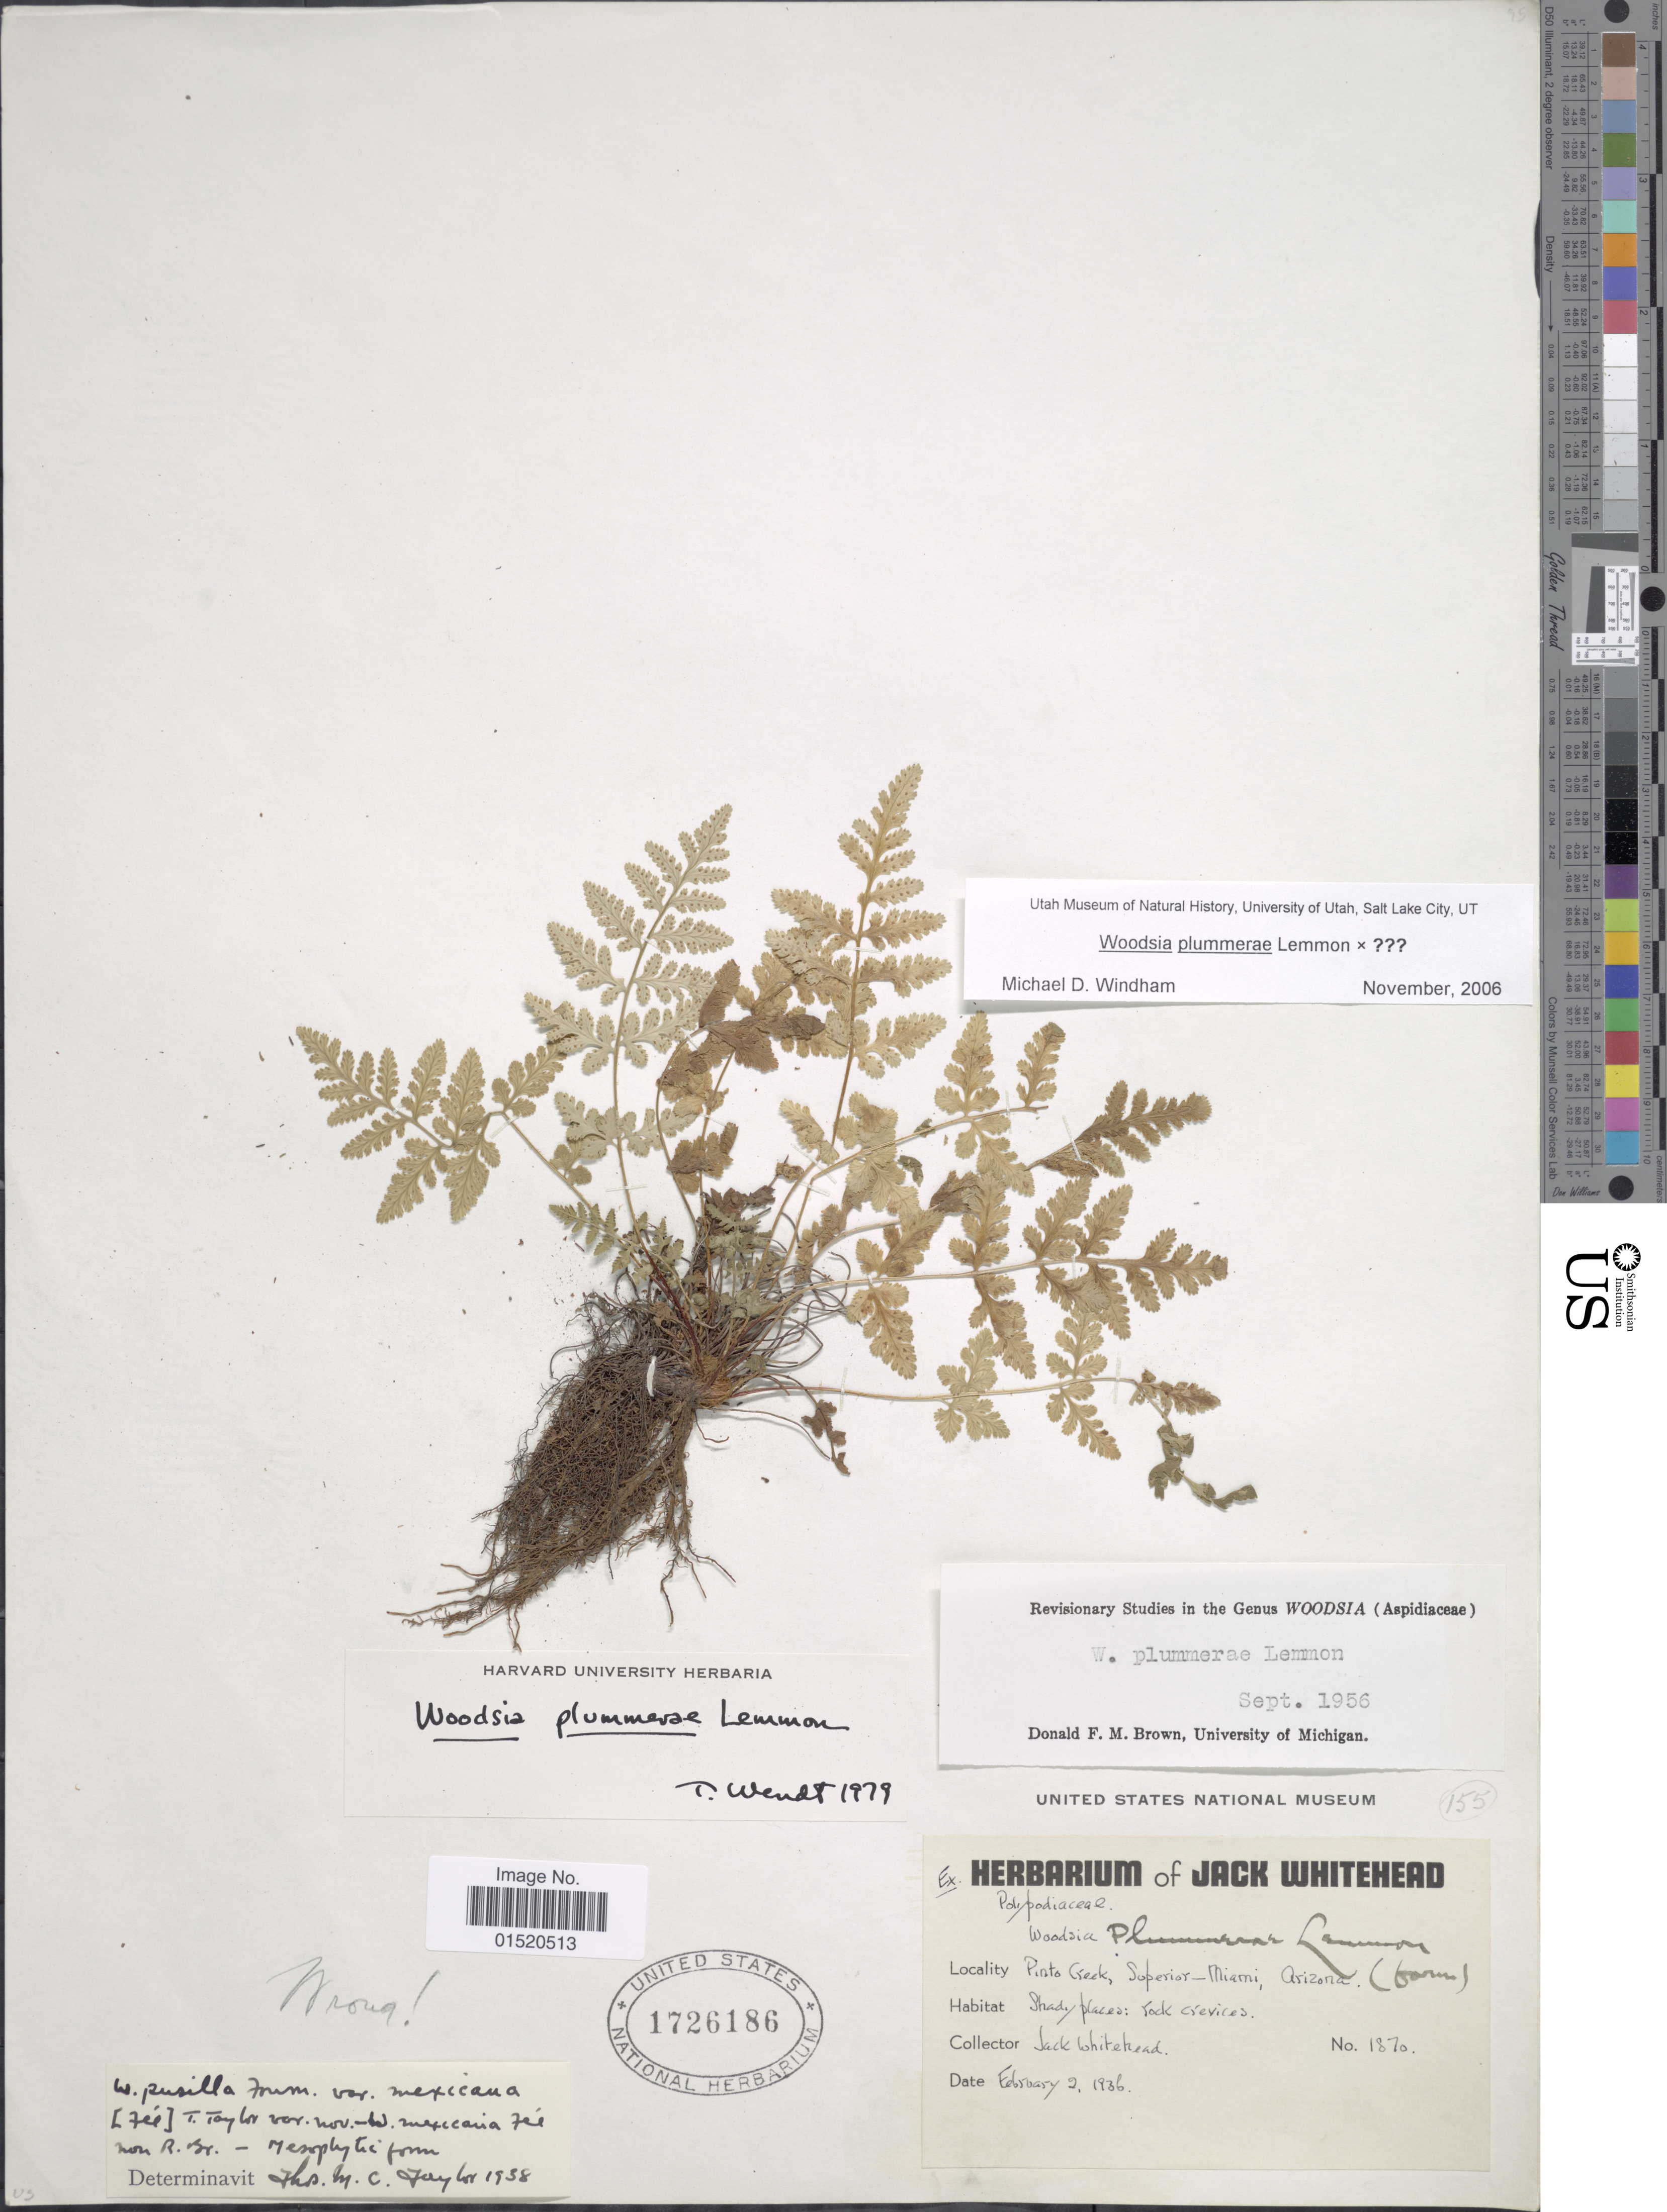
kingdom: Plantae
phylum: Tracheophyta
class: Polypodiopsida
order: Polypodiales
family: Woodsiaceae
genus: Woodsia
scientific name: Woodsia plummerae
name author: Lemmon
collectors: J. Whitehead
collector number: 1870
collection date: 1936-02-09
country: United States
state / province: Arizona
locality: Pinto Creek, Superior-Miami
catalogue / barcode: US 1726186